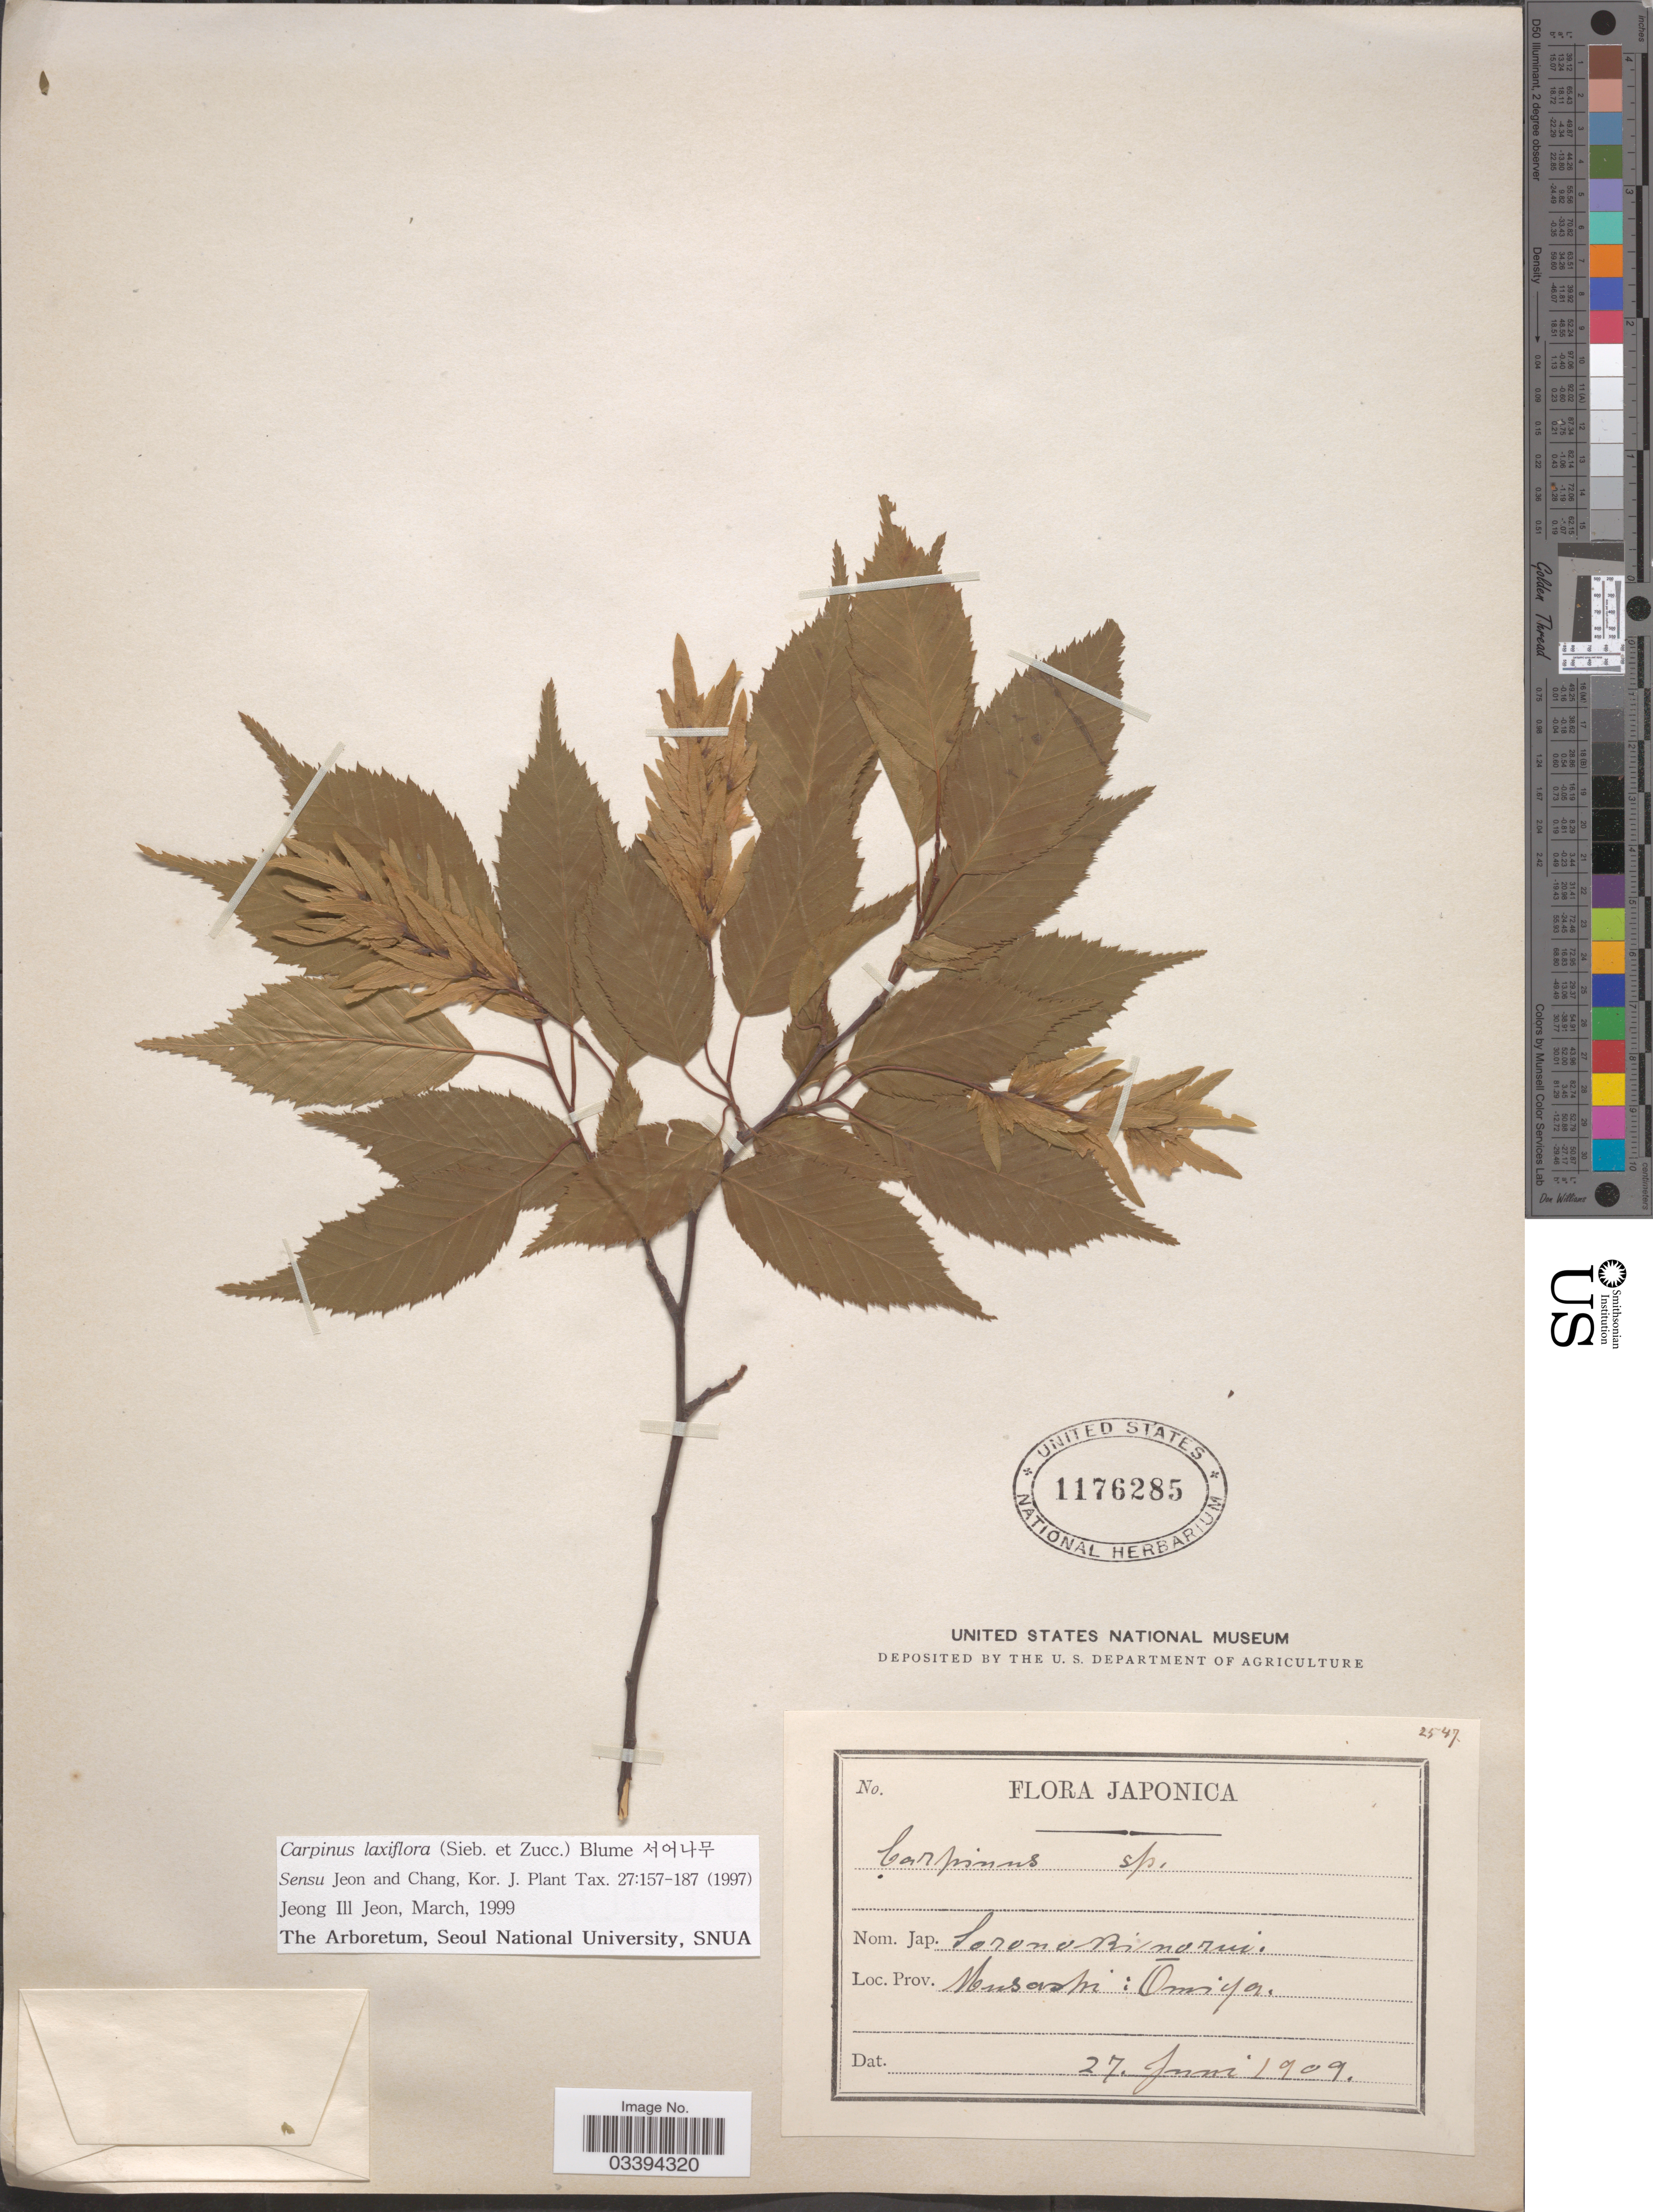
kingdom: Plantae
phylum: Tracheophyta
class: Magnoliopsida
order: Fagales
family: Betulaceae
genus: Carpinus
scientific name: Carpinus laxiflora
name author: (Siebold & Zucc.) Blume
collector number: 2547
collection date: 1909-06-27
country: Japan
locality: Prov. Musashi: Omiya.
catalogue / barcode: US 1176285